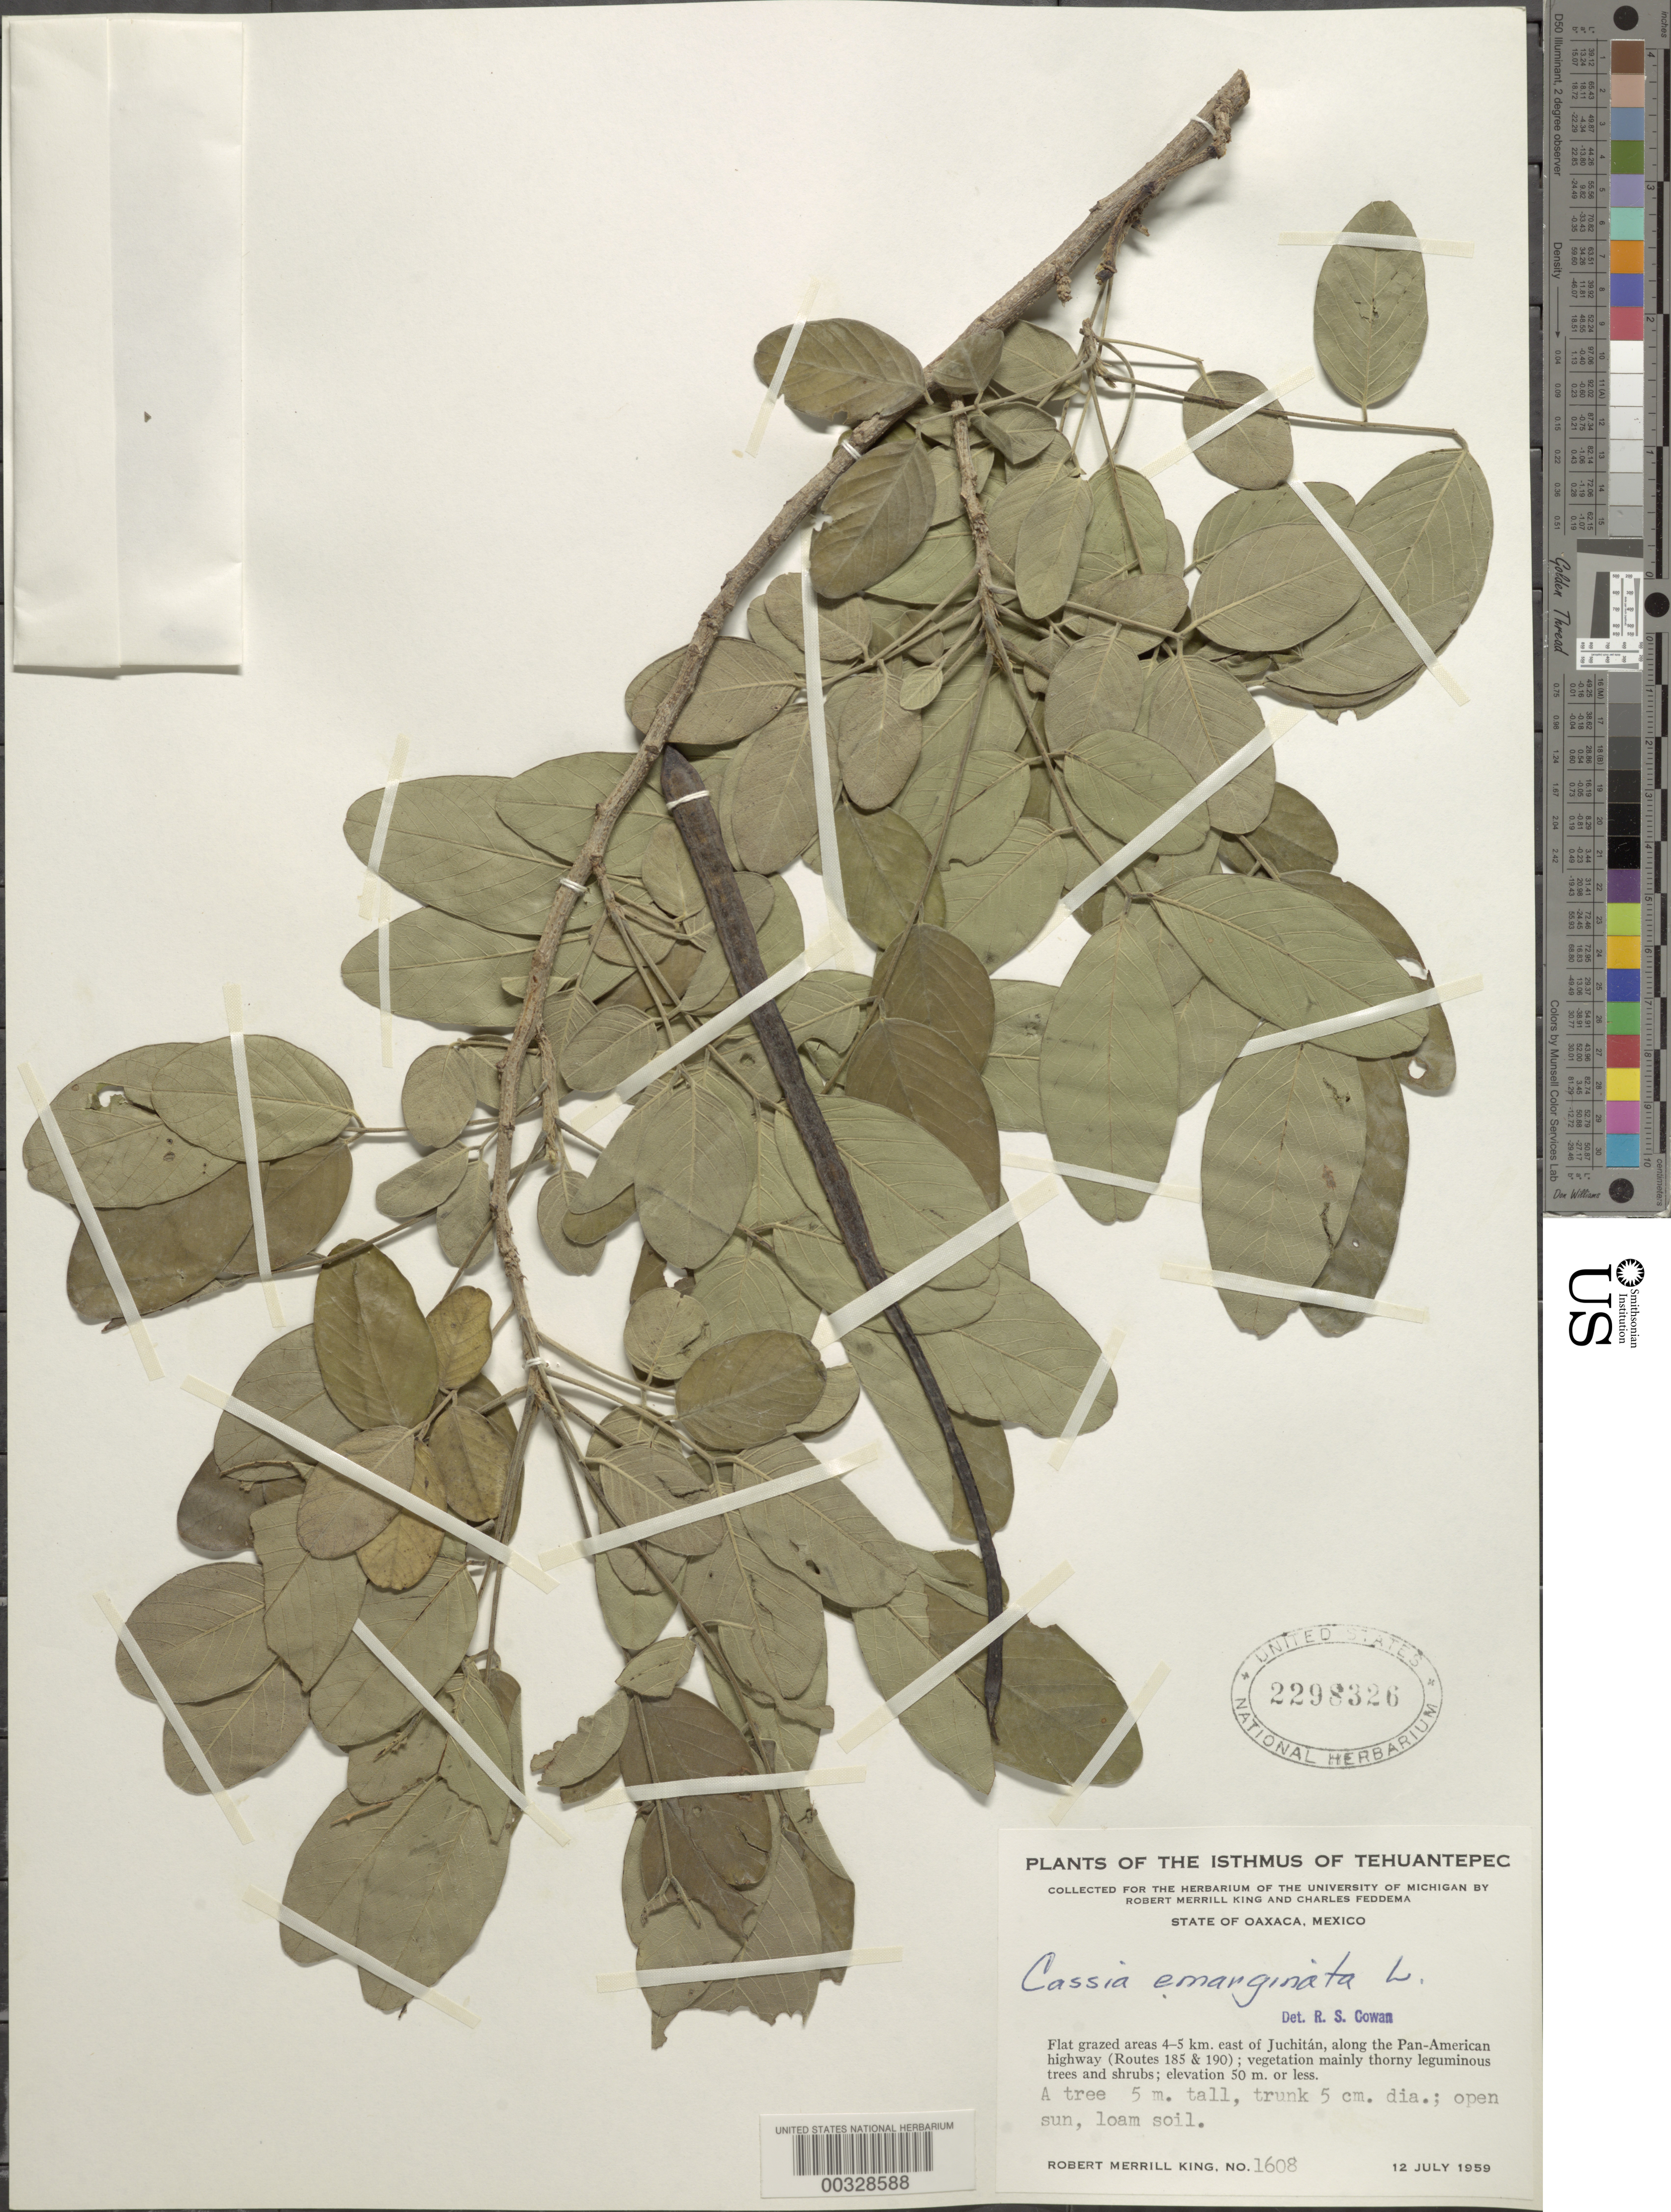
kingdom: Plantae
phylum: Tracheophyta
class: Magnoliopsida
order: Fabales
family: Fabaceae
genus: Senna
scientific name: Senna emarginata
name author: L.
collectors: R. M. King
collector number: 1608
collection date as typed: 12 Jul 1959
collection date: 1959-07-12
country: Mexico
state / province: Oaxaca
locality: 4-5 km E of Juchitan along Pan-American highway (routes 185 and 190)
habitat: Flat grazed areas, open sun, loam soil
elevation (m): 50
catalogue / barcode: US 2298326